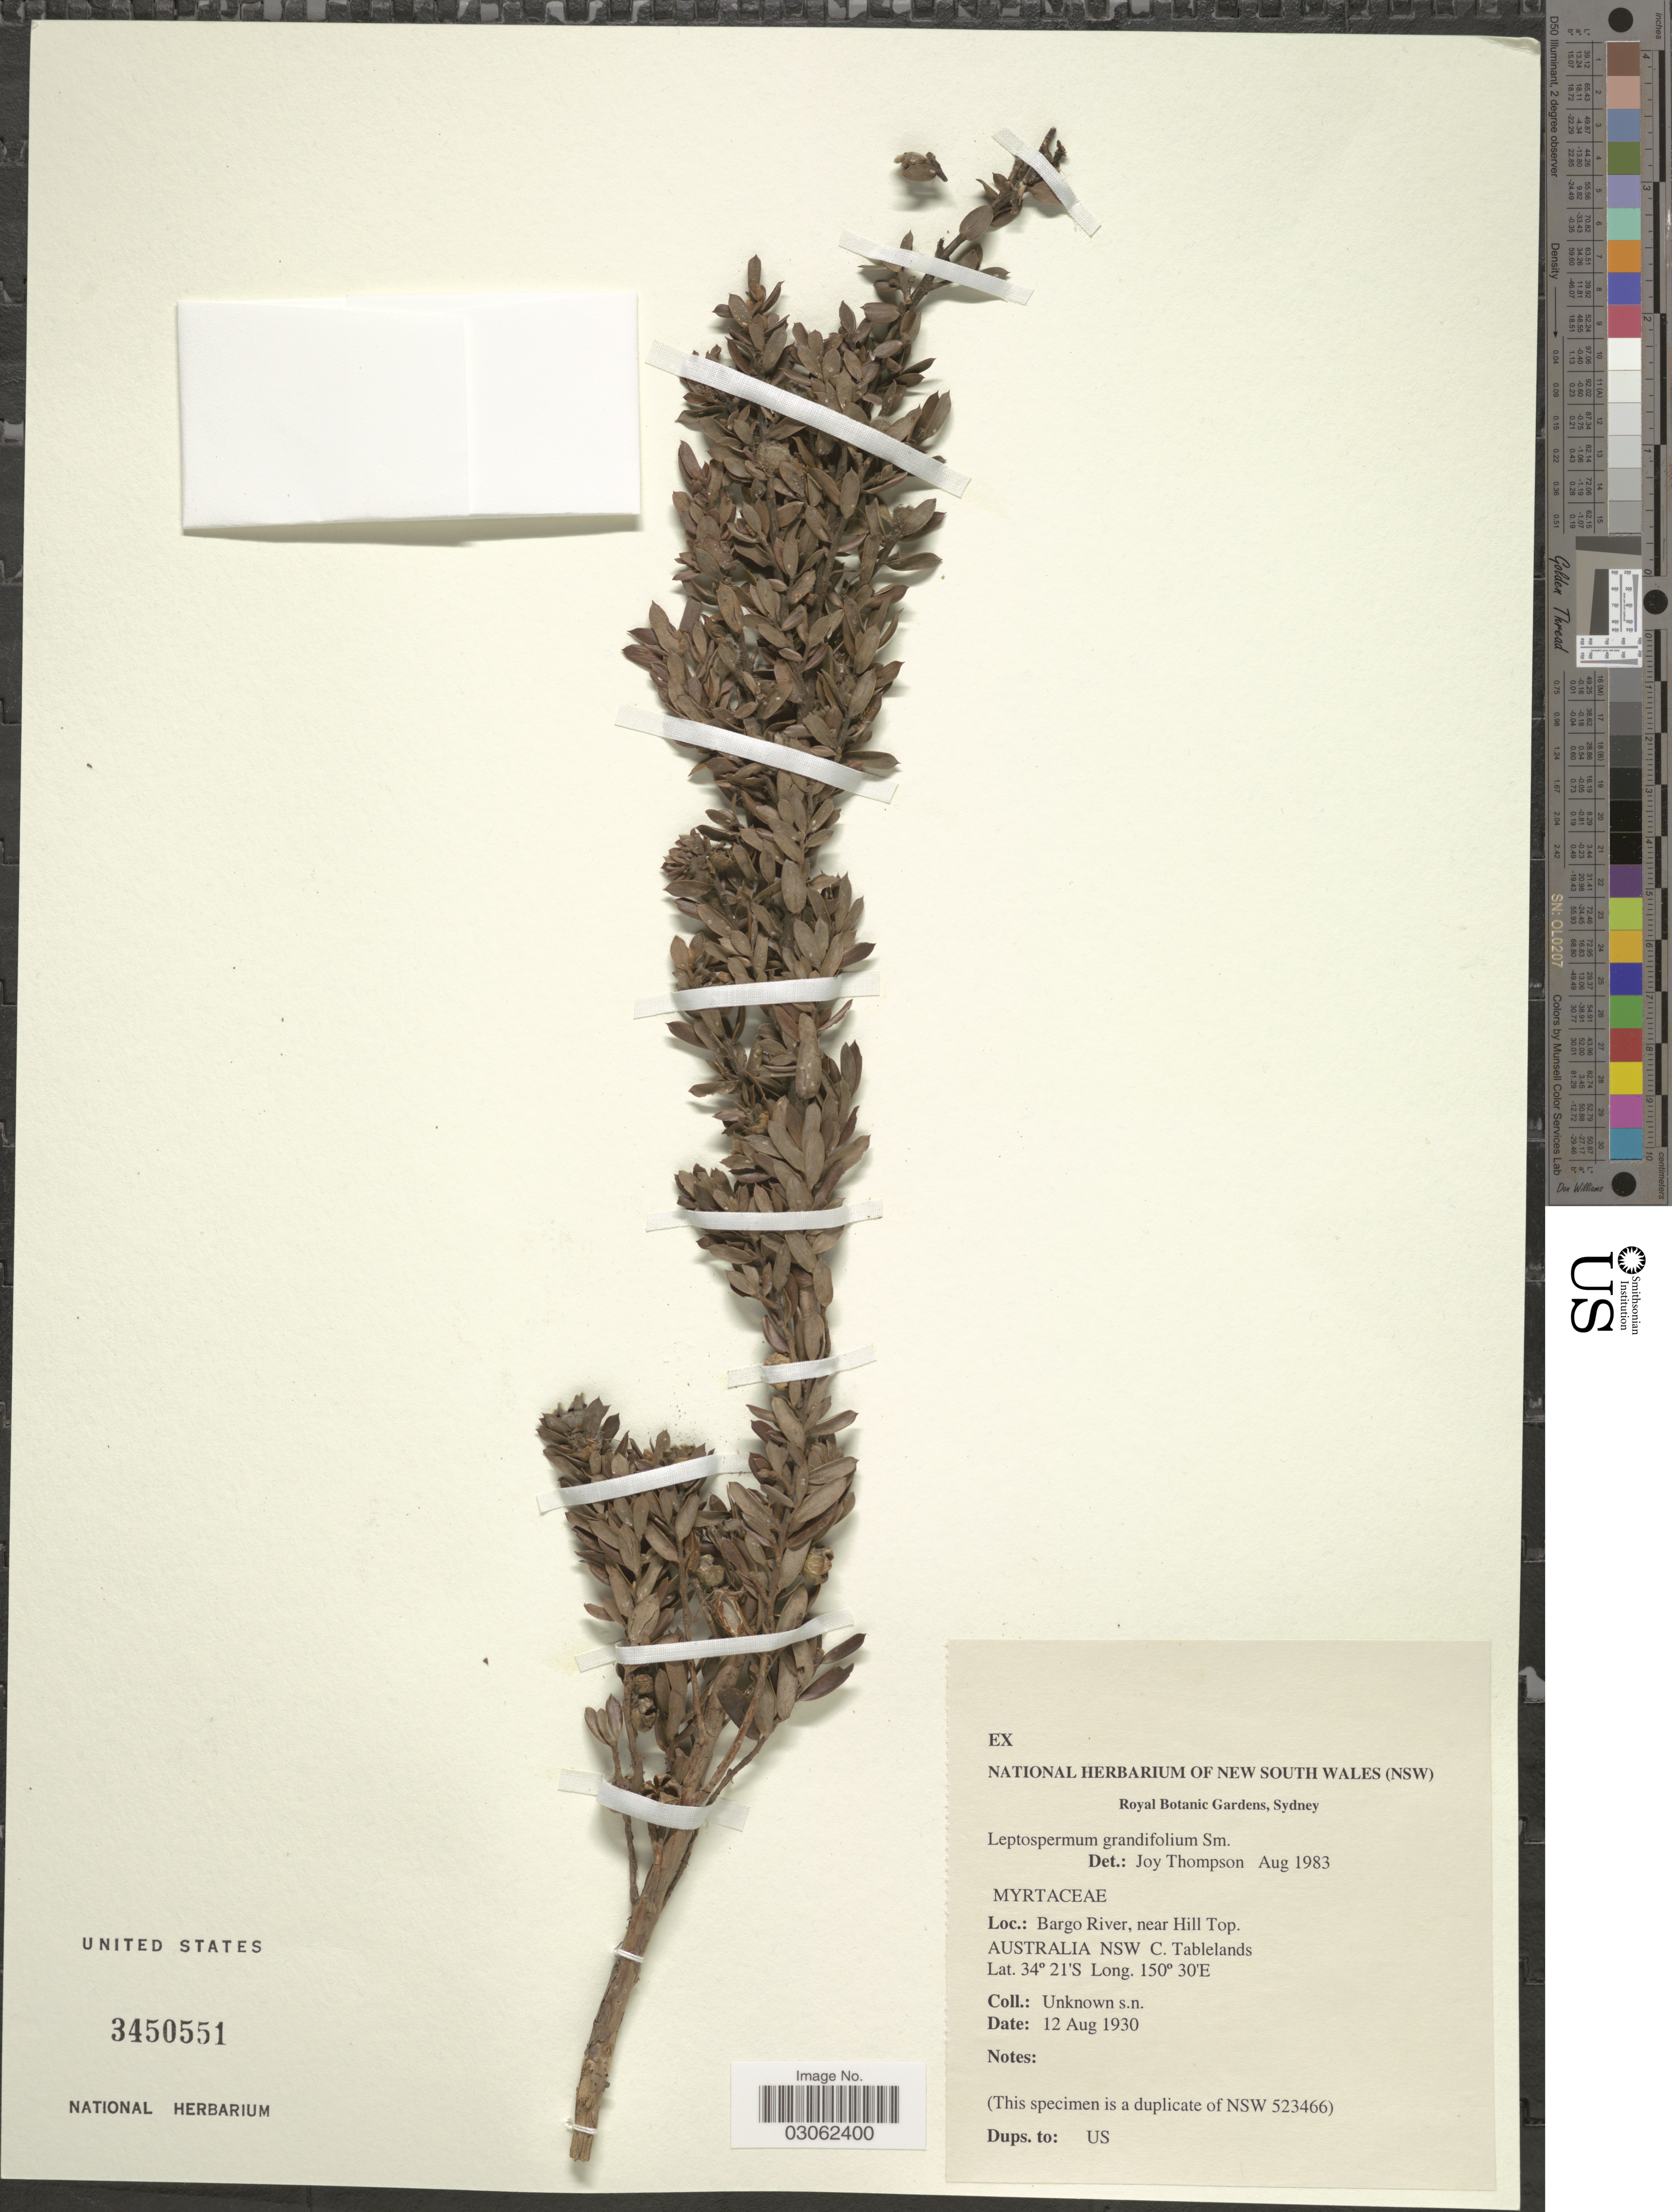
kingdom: Plantae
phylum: Tracheophyta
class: Magnoliopsida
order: Myrtales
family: Myrtaceae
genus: Leptospermum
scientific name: Leptospermum grandifolium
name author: Sm.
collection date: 1930-08-12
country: Australia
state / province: New South Wales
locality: Bargo River, near Hill Top. Australia NSW C. Tablelands.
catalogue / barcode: US 3450551